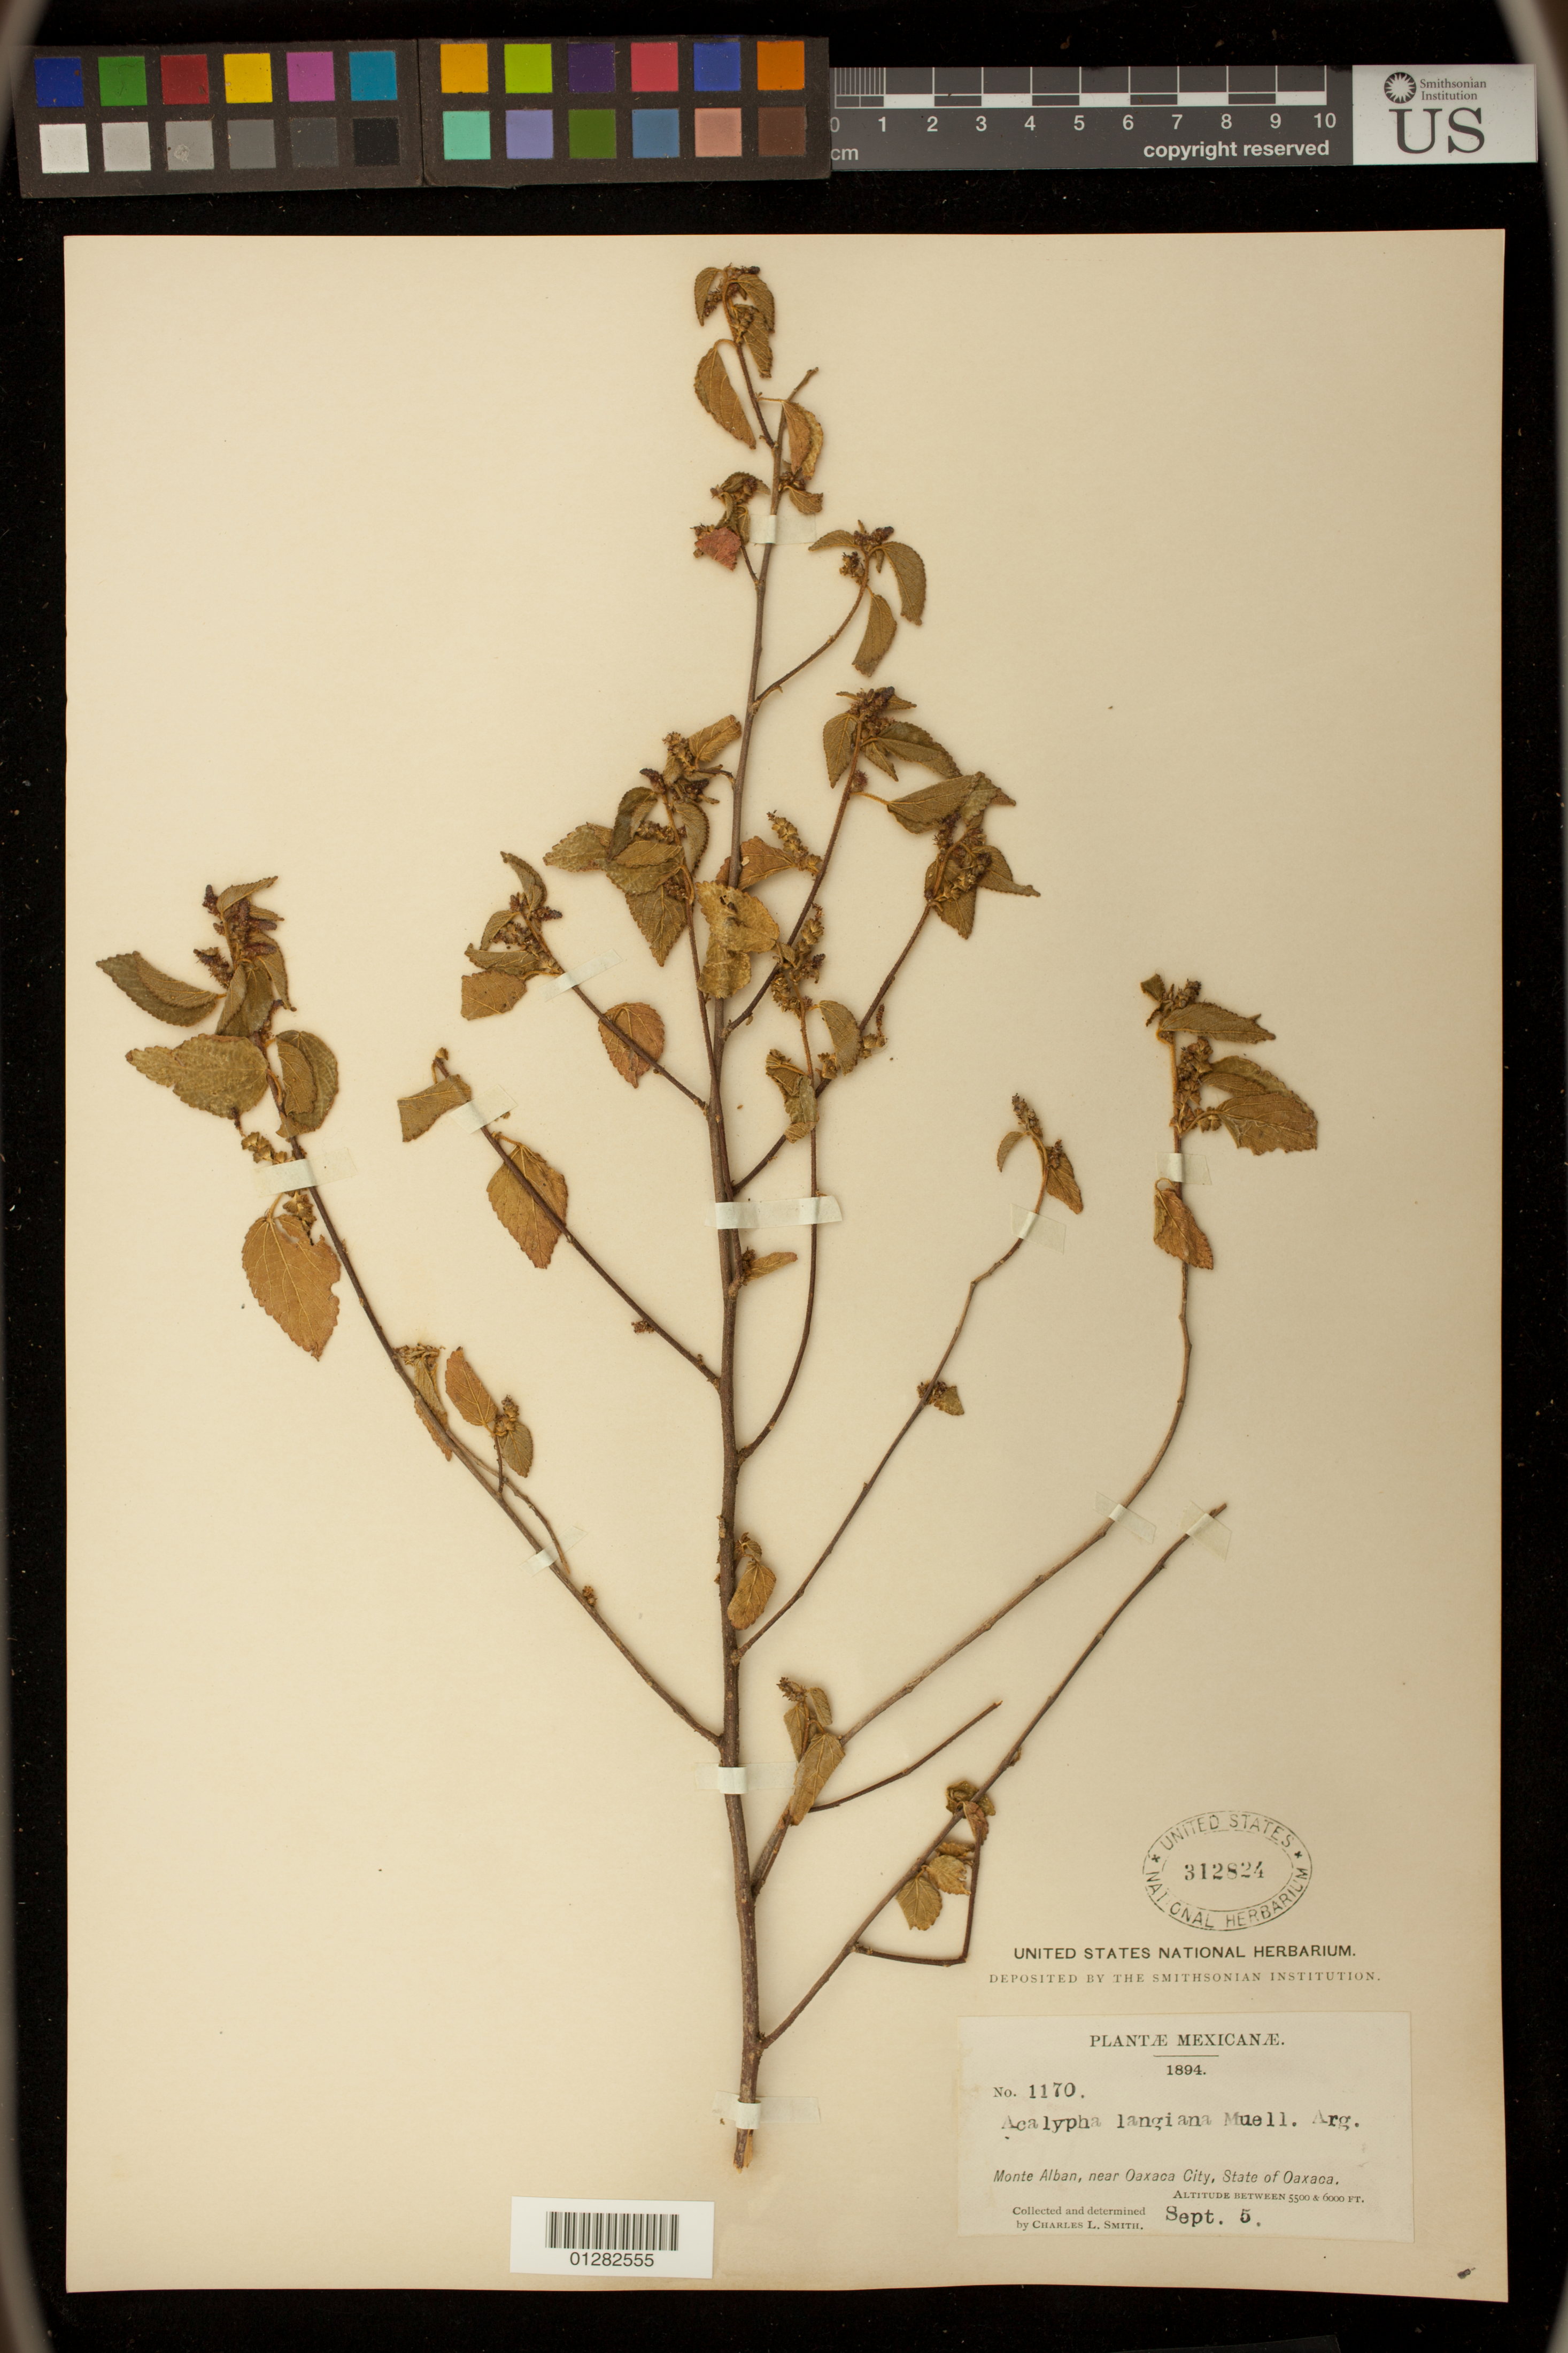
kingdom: Plantae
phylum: Tracheophyta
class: Magnoliopsida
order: Malpighiales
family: Euphorbiaceae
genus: Acalypha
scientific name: Acalypha subviscida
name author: S. Watson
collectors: P. C. Standley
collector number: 1170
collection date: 1894-09-05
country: Mexico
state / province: Oaxaca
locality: Monte Alban, near Oaxaca City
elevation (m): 1676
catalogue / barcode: US 312824